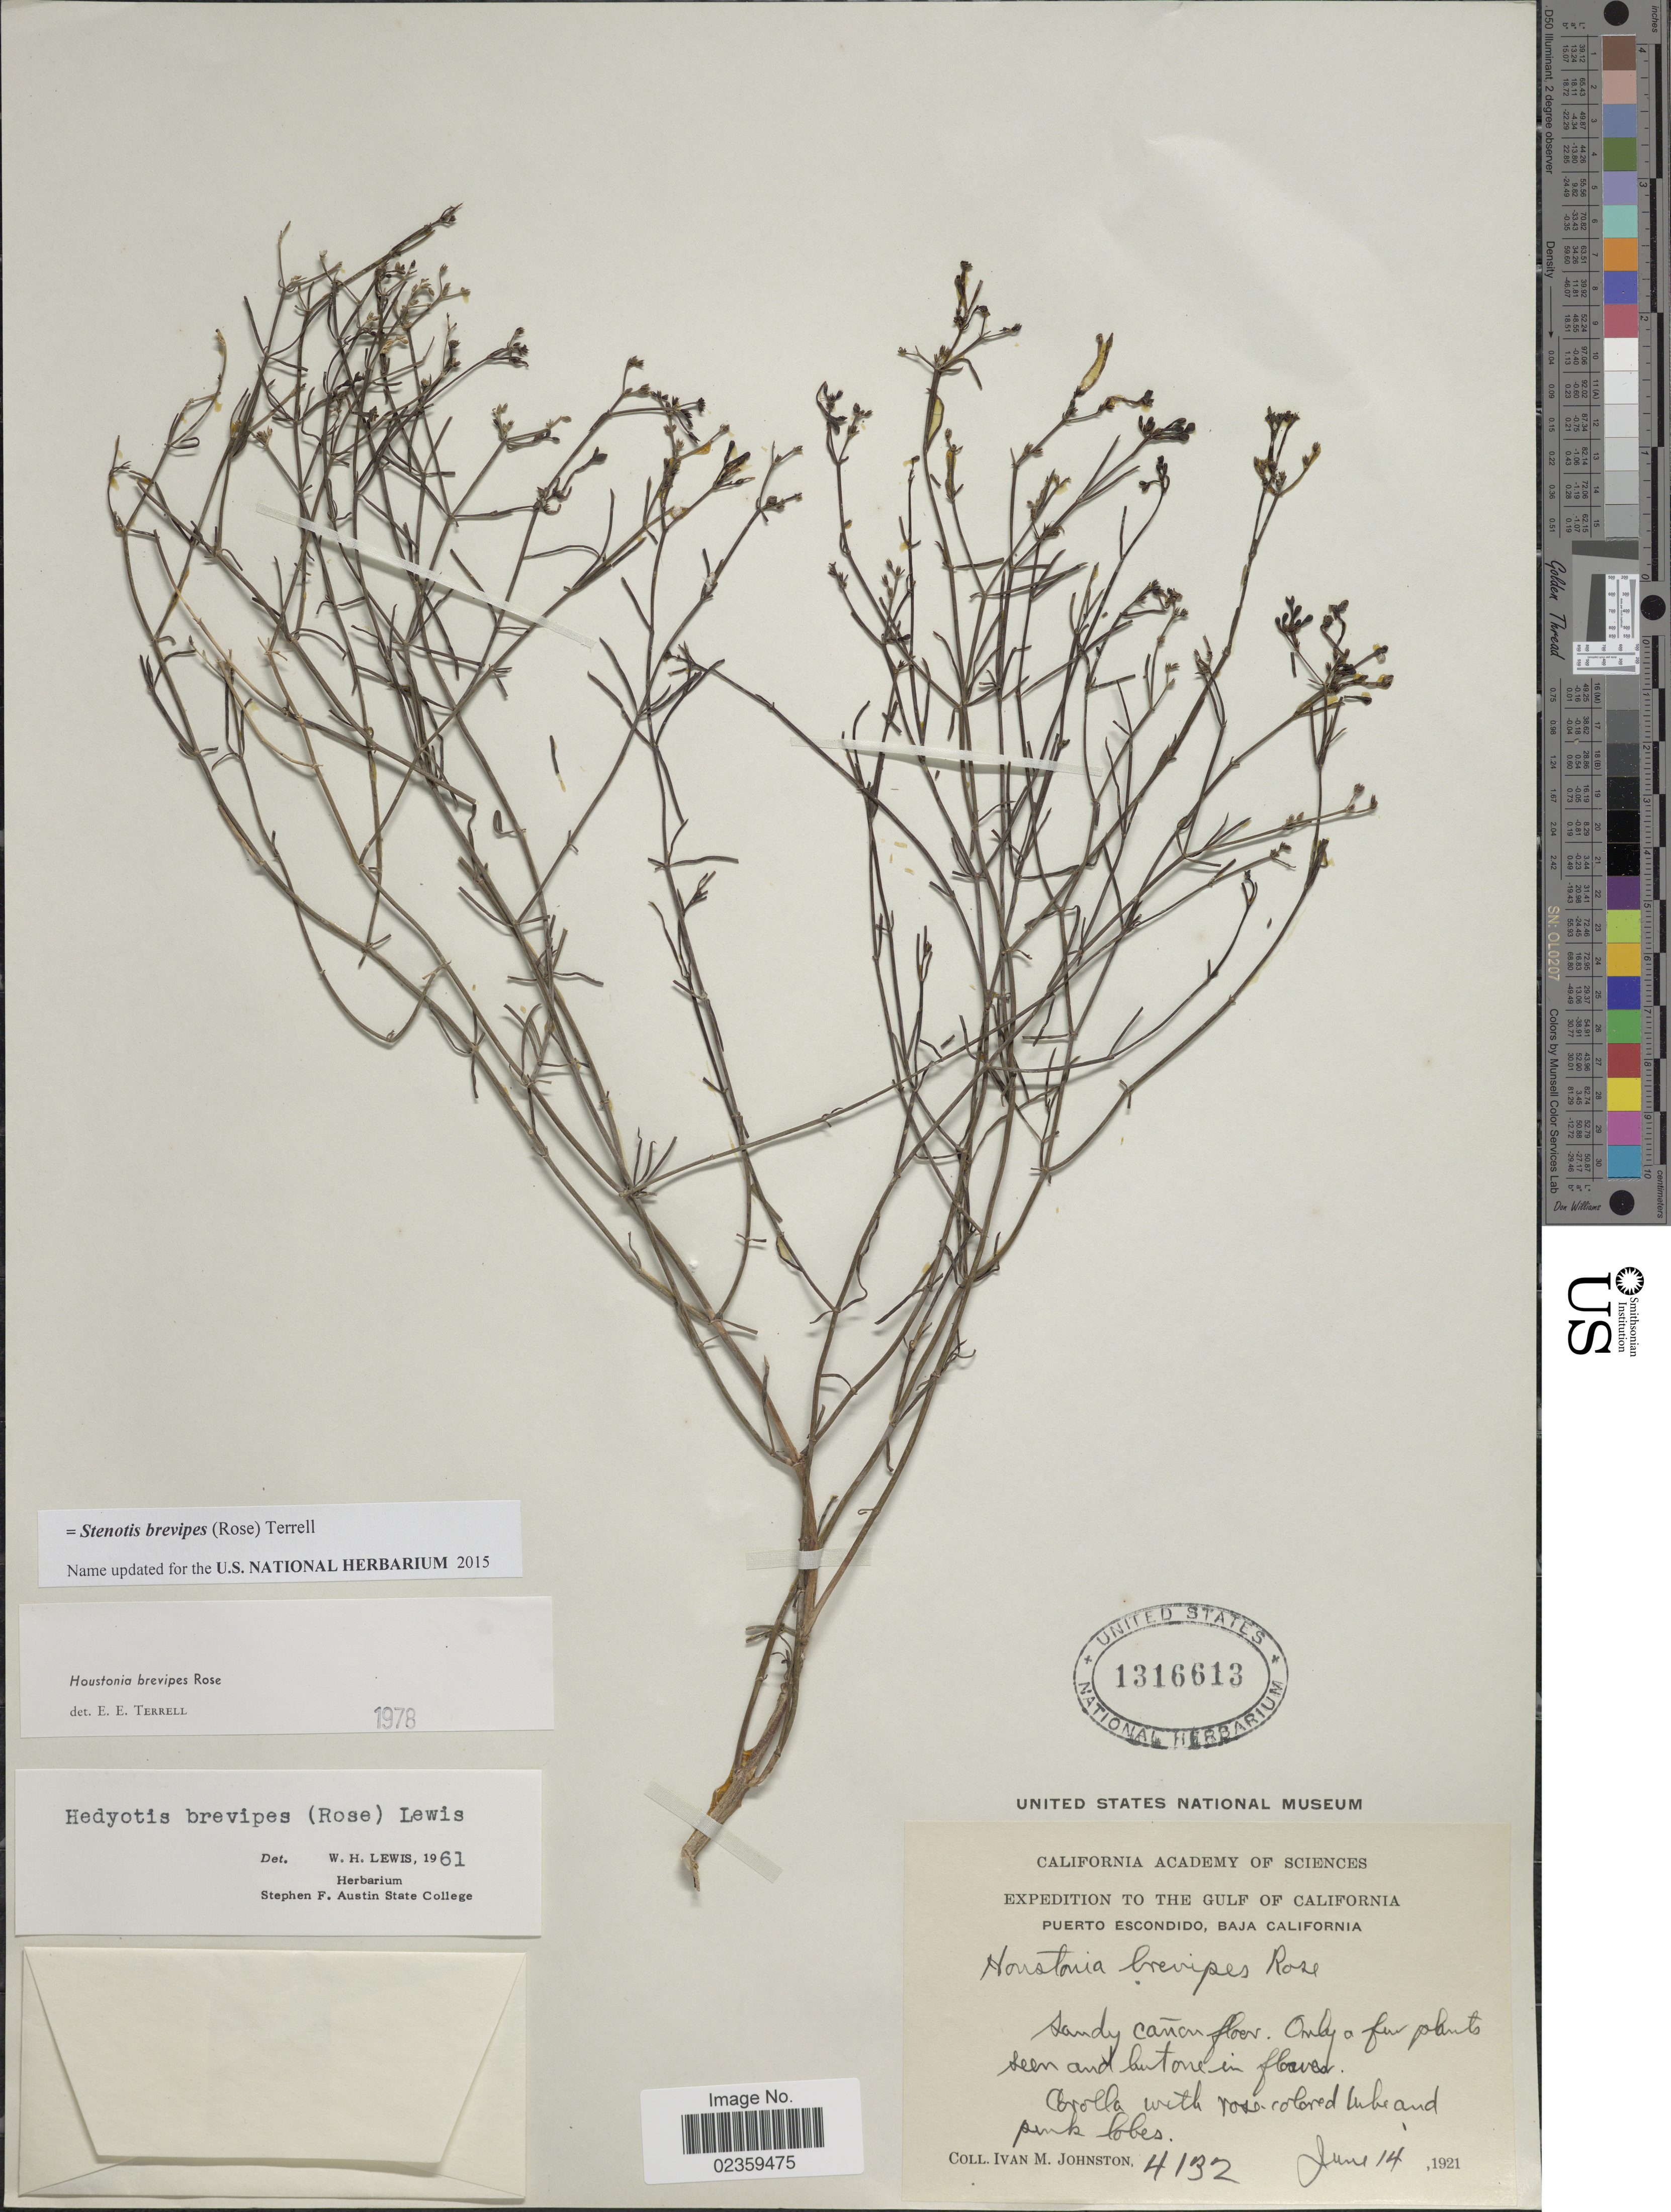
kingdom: Plantae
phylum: Tracheophyta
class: Magnoliopsida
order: Gentianales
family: Rubiaceae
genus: Stenotis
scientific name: Stenotis brevipes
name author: (Rose) Terrell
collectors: I.M. Johnston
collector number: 4132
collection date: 1921-06-14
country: Mexico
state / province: Baja California Sur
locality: Gulf of California. Puerto Escondido.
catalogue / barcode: US 1316613